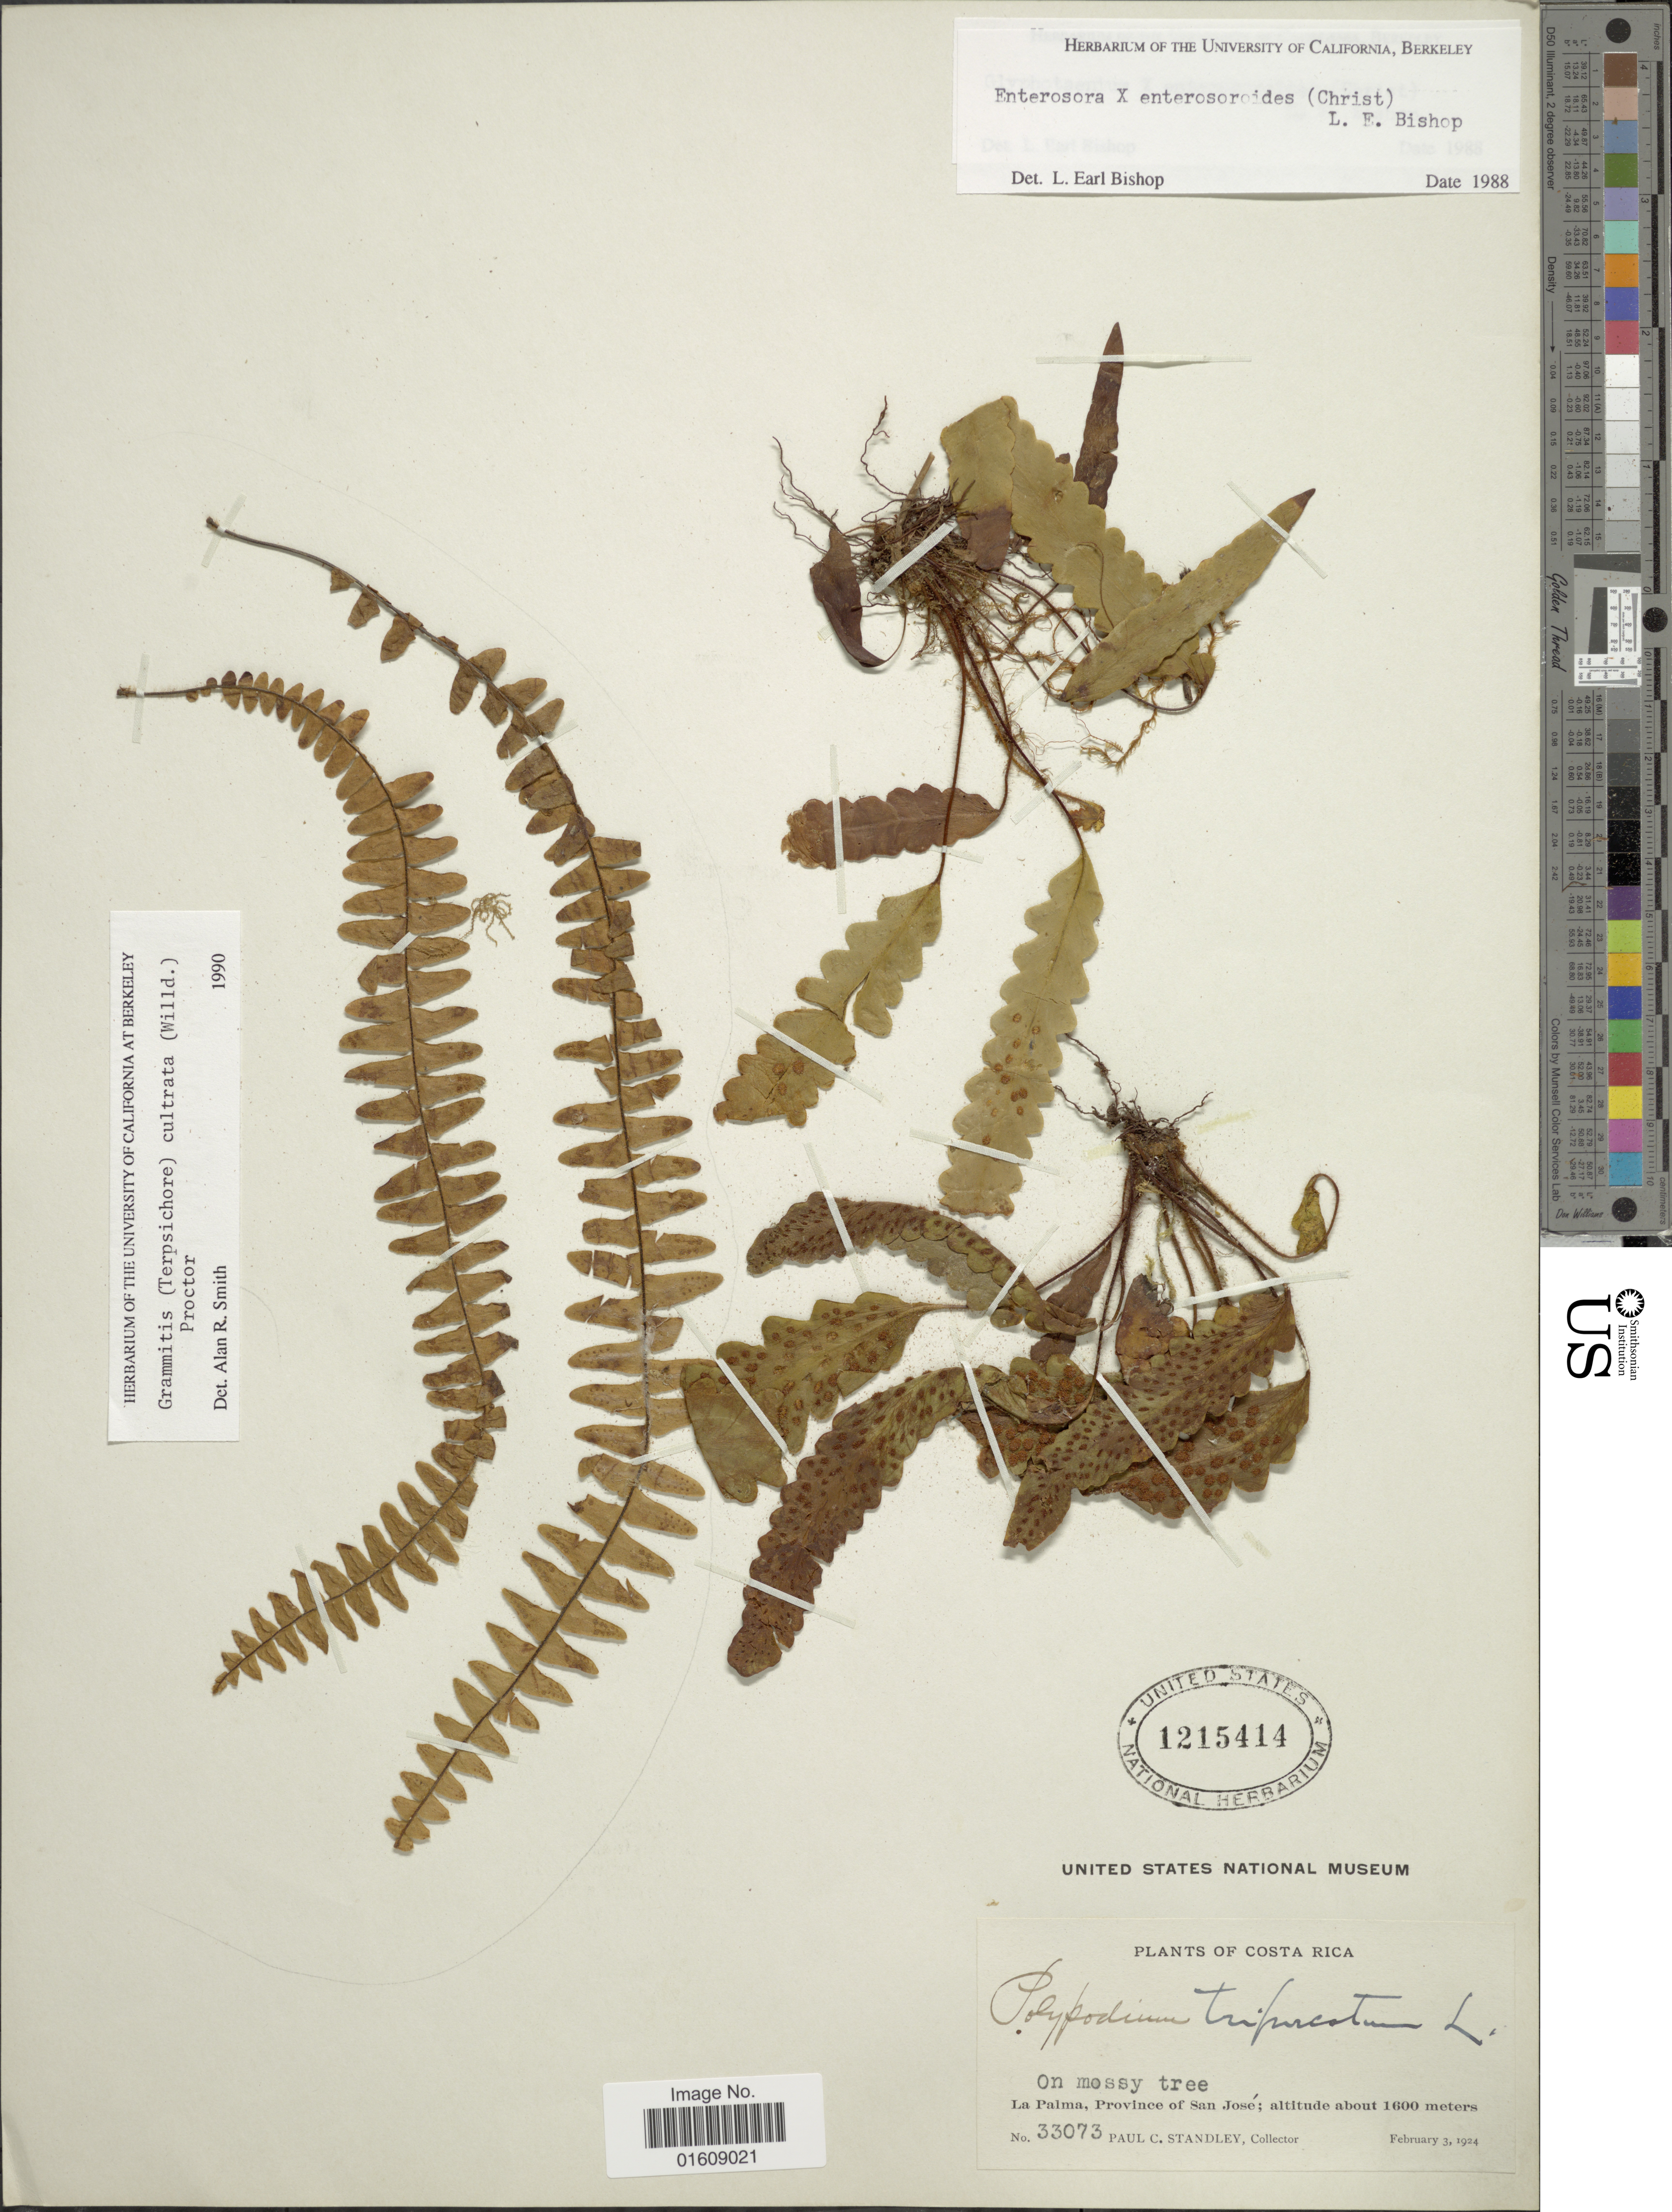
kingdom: Plantae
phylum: Tracheophyta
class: Polypodiopsida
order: Polypodiales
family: Polypodiaceae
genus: Enterosora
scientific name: Enterosora x enterosoroides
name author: (Christ) L.E. Bishop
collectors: P. C. Standley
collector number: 33073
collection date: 1924-02-03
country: Costa Rica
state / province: San José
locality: Costa Rica, La Palma, Province of San José.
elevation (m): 1600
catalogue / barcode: US 1215414